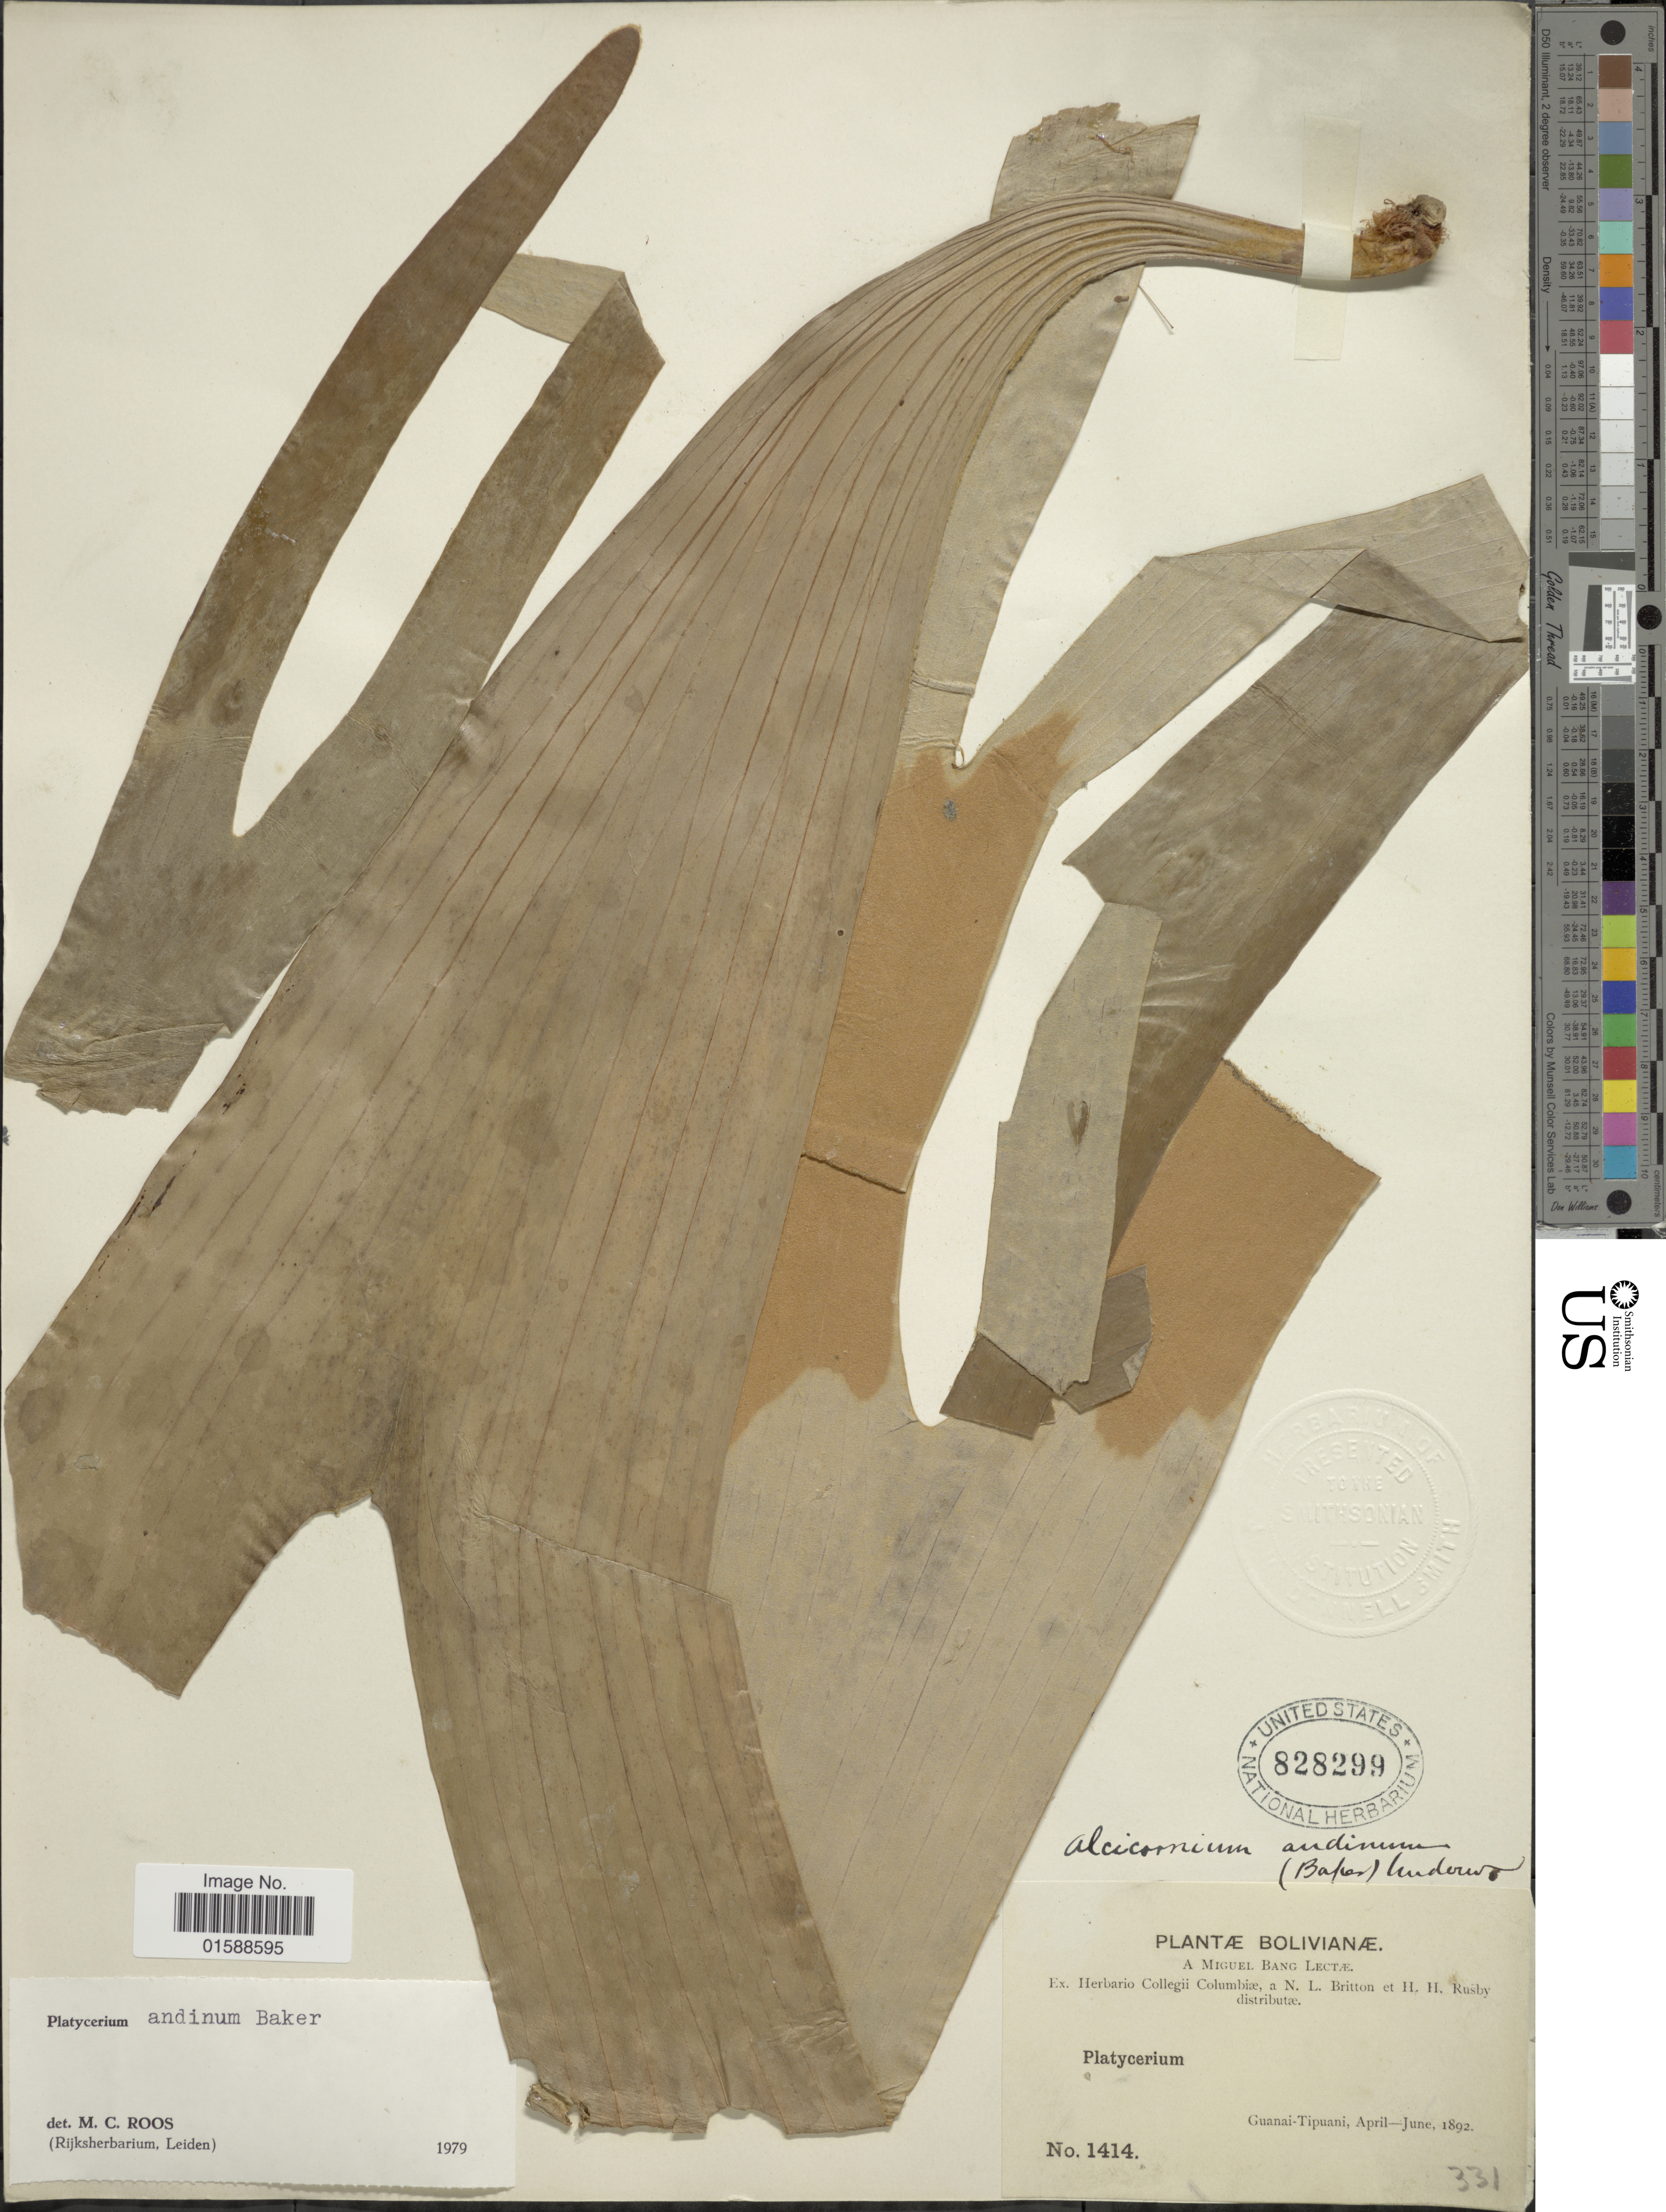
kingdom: Plantae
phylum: Tracheophyta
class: Polypodiopsida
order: Polypodiales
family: Polypodiaceae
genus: Platycerium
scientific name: Platycerium andinum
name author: Baker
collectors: M. Bang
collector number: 1414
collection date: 1892-04/1892-06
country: Bolivia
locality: Guanai-Tipuani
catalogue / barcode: US 828299